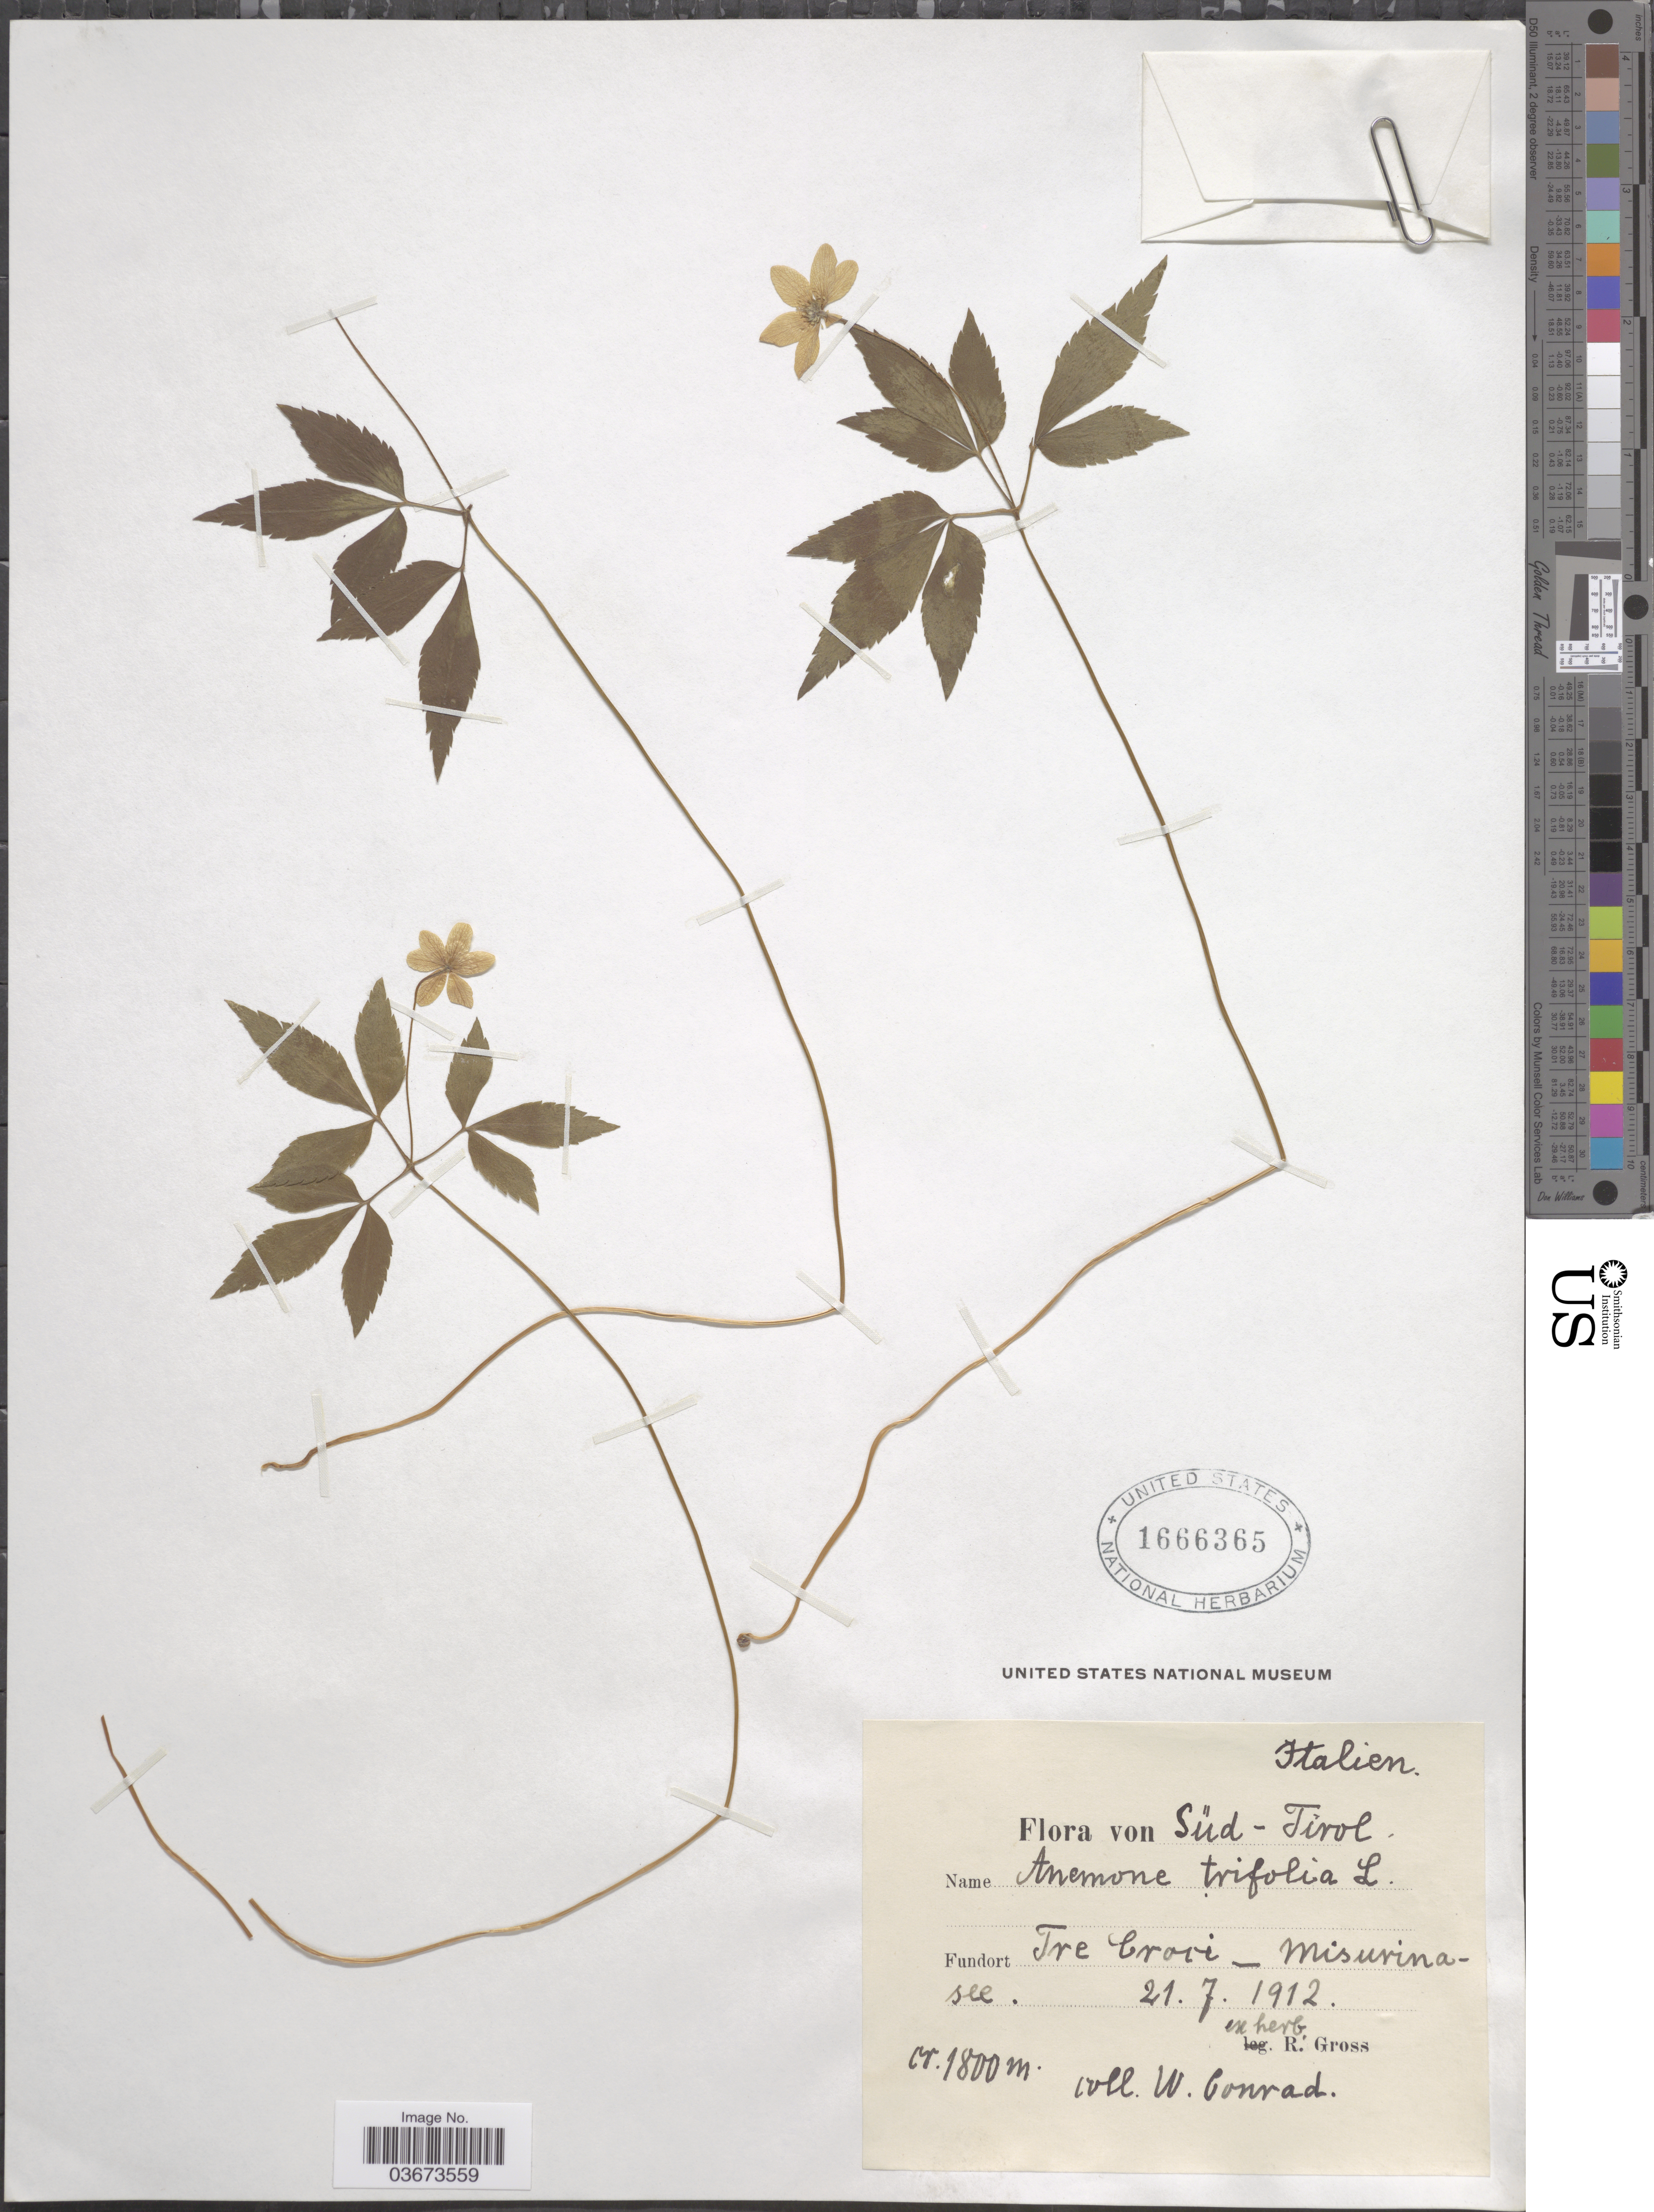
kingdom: Plantae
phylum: Tracheophyta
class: Magnoliopsida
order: Ranunculales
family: Ranunculaceae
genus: Anemone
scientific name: Anemone trifolia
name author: L.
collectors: W. Conrad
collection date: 1912-07-21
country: Italy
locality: Italien. Süd-Tirol. Tre Croci - Misurinasee.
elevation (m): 1800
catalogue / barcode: US 1666365